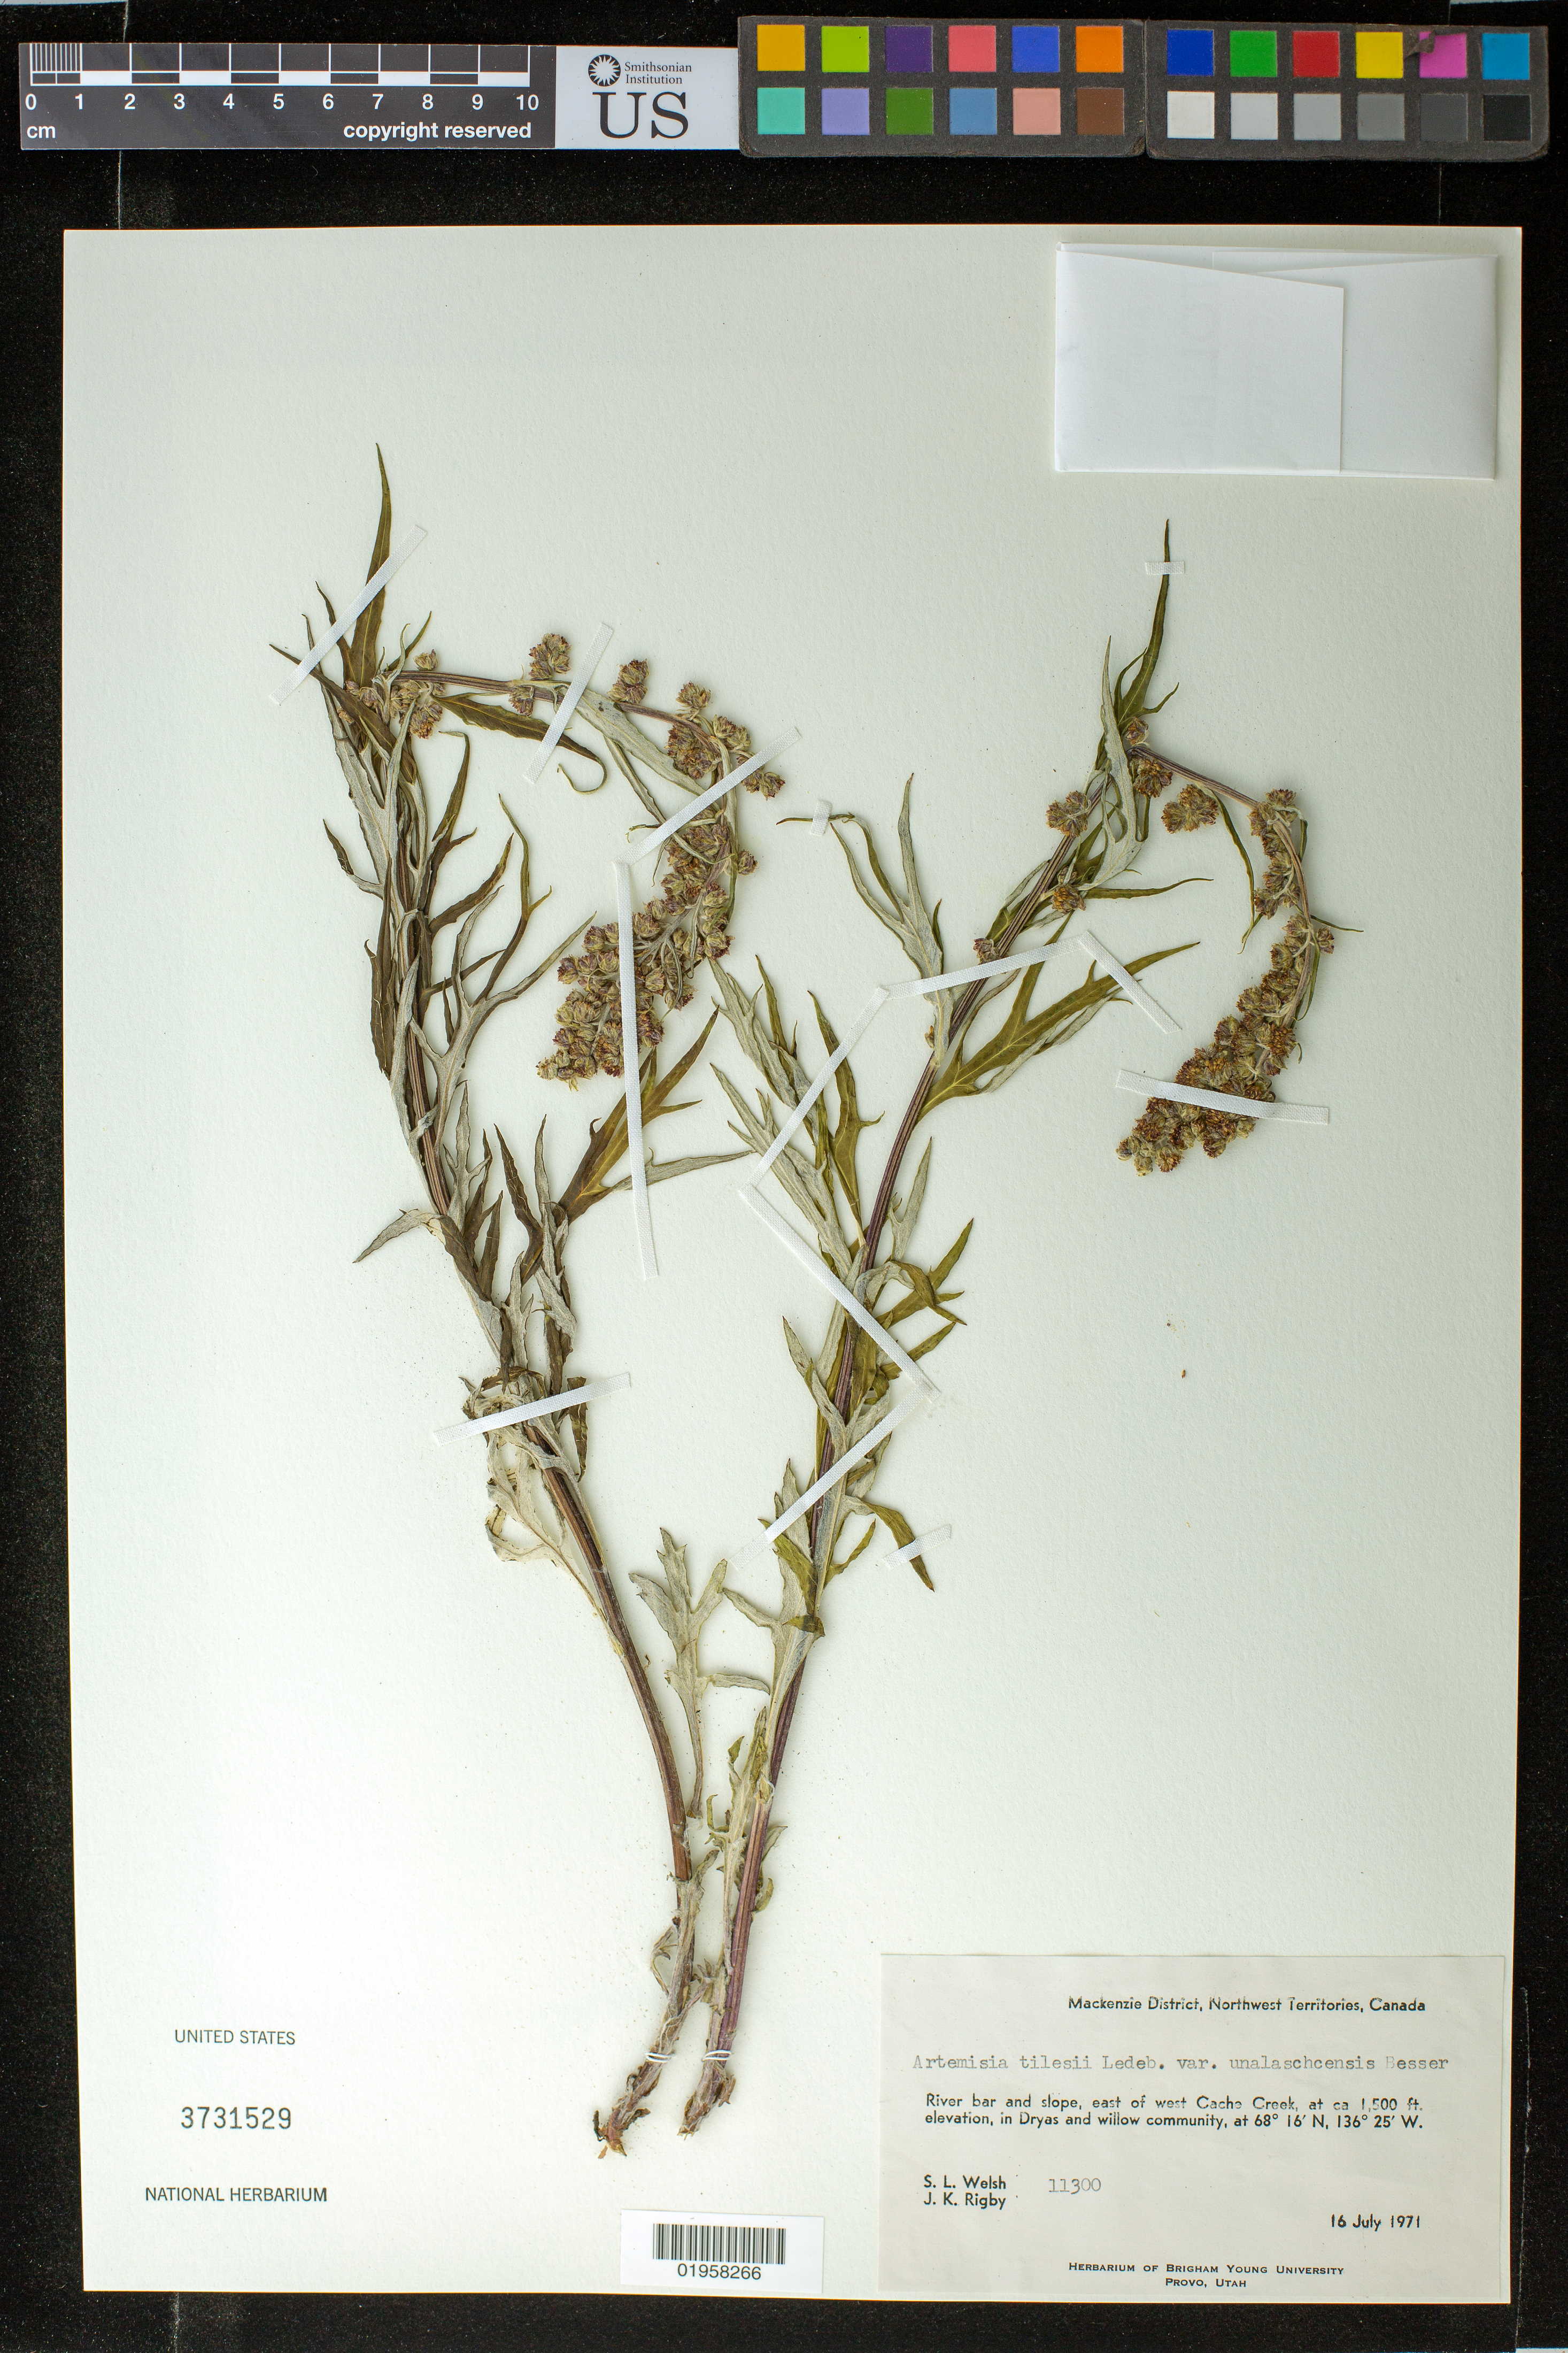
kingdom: Plantae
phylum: Tracheophyta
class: Magnoliopsida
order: Asterales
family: Asteraceae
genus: Artemisia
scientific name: Artemisia tilesii subsp. unalaschcensis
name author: (Besser) Hultén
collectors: S. Welsh & J. Rigby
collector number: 11300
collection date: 1971-07-16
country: Canada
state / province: Northwest Territories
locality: Mackenzie District, E of west Cache Creek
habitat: River bar and slope, in Dryas and willow community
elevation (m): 457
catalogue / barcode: US 3731529